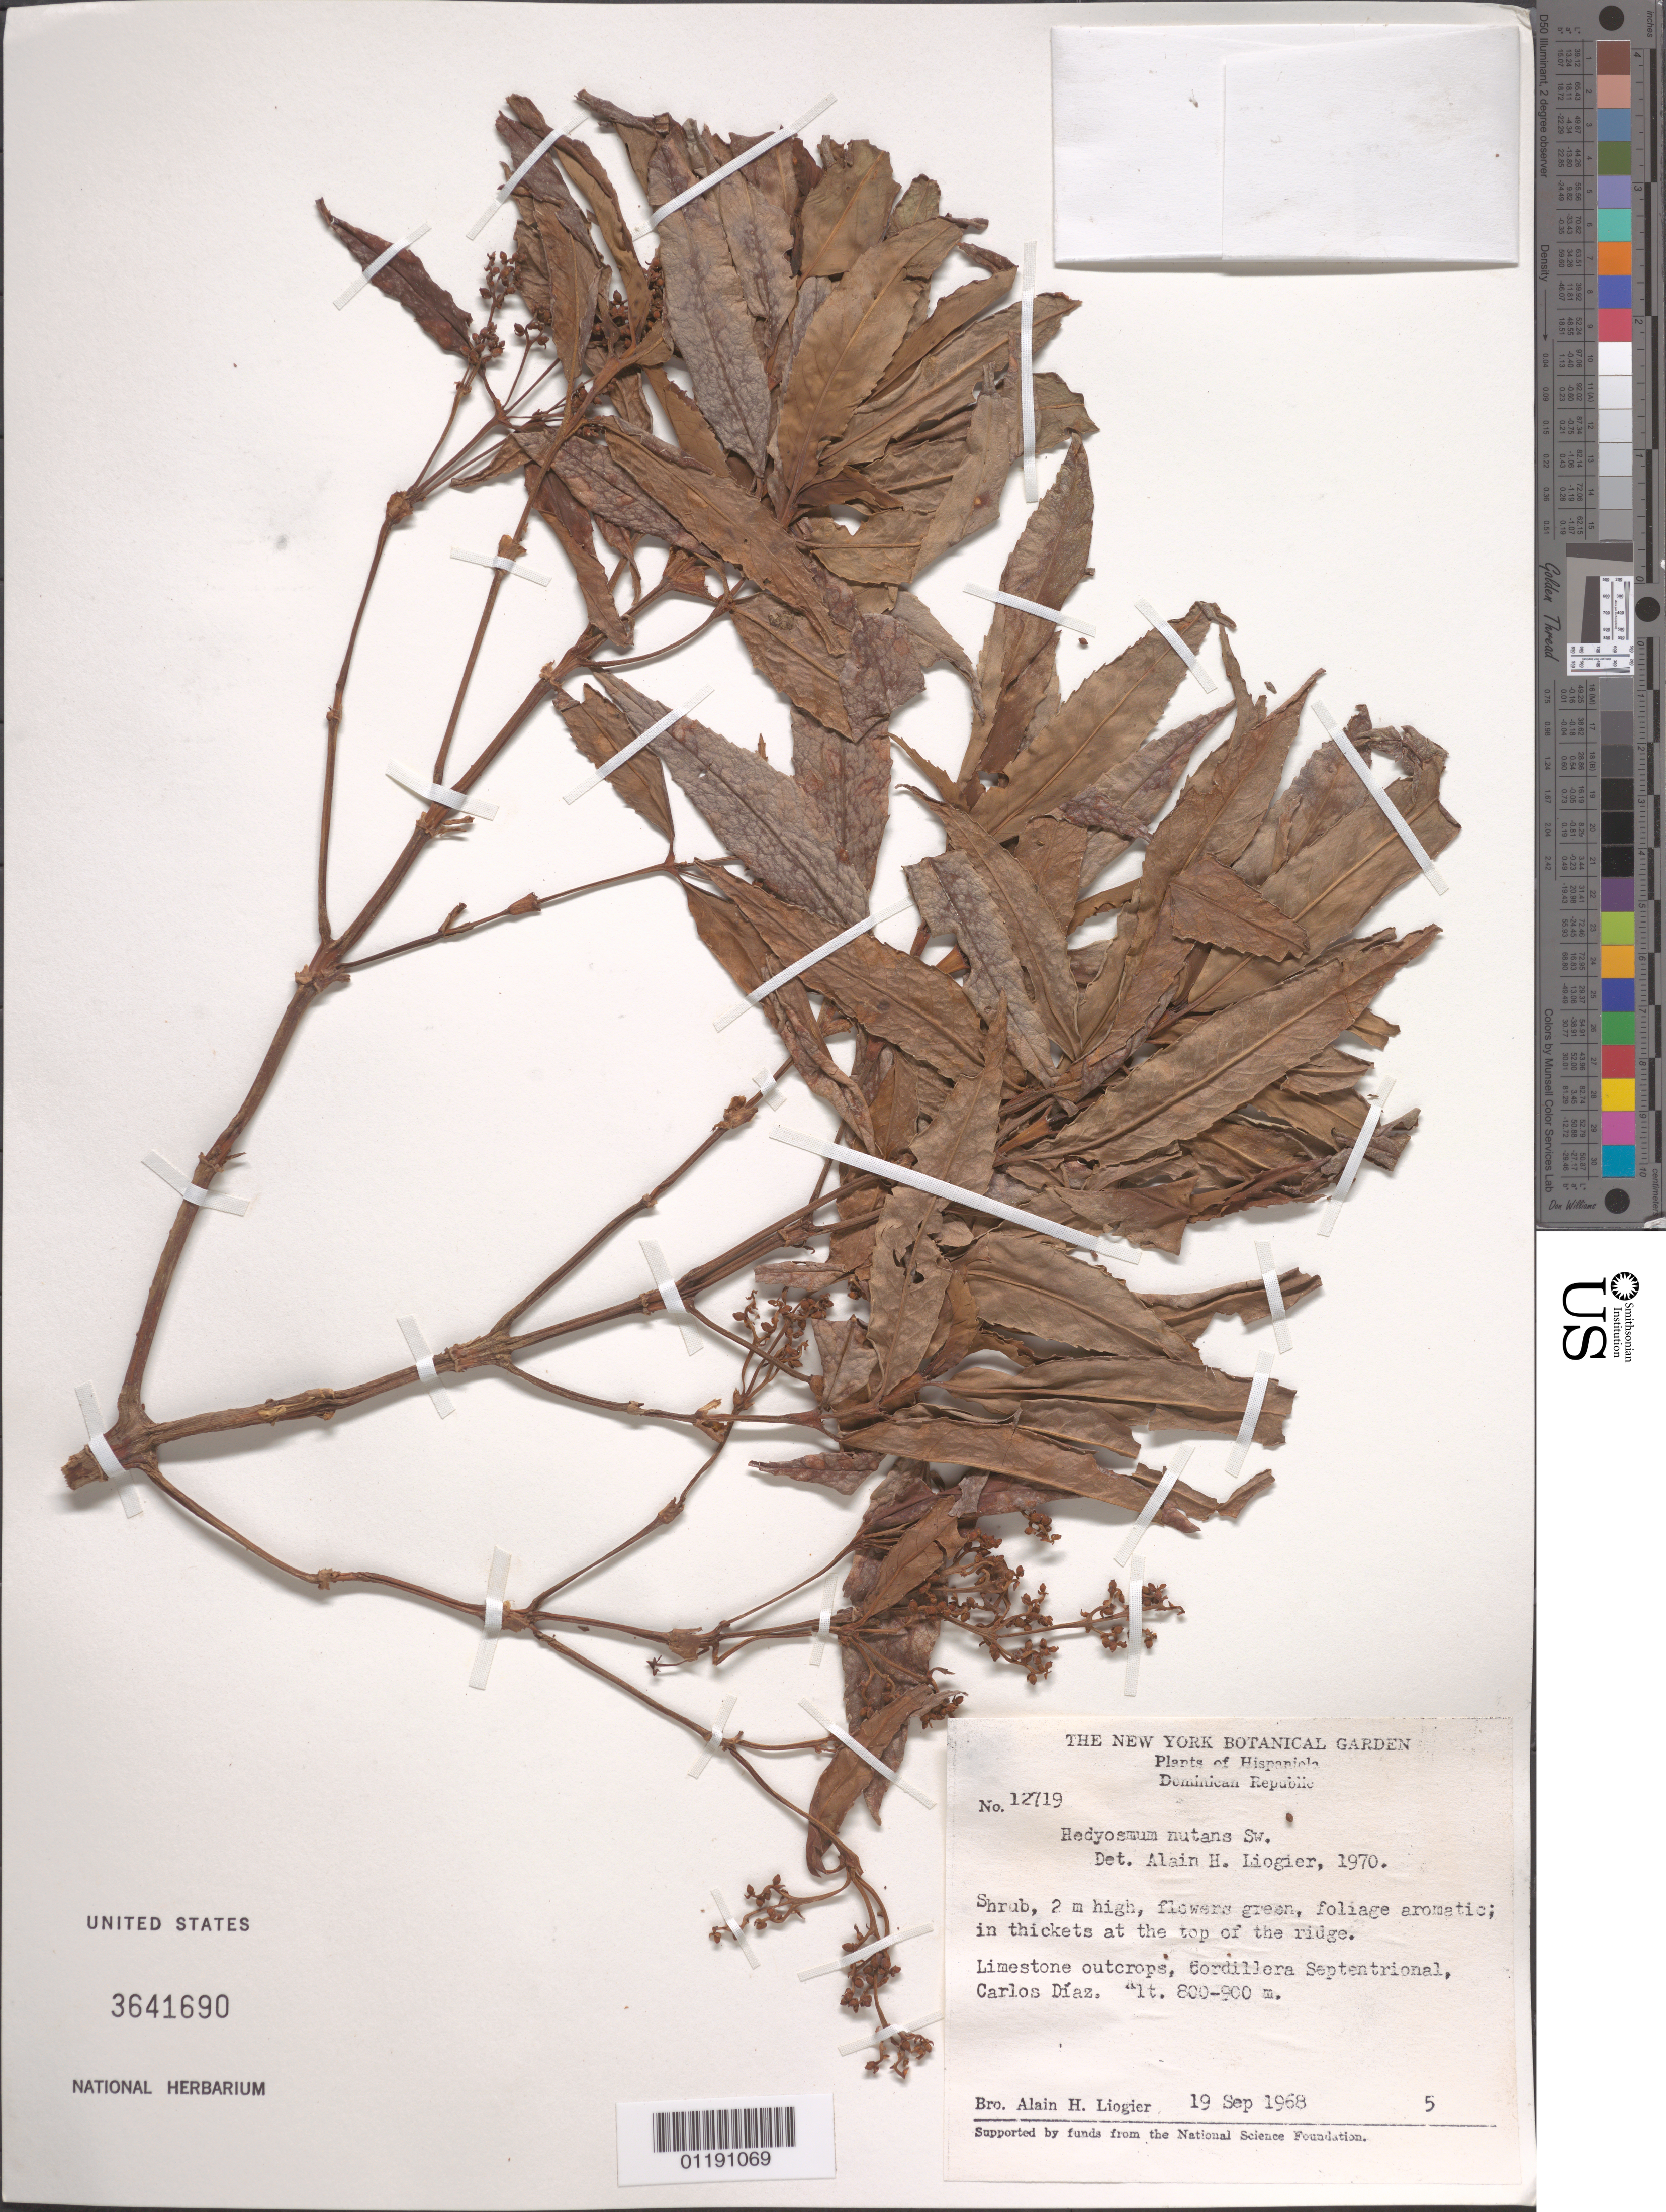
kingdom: Plantae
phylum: Tracheophyta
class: Magnoliopsida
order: Chloranthales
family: Chloranthaceae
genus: Hedyosmum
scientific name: Hedyosmum nutans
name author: Sw.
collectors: A. H. Liogier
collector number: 12719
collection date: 1968-09-19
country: Dominican Republic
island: Hispaniola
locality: Cordillera Septentrional, Carlos Díaz.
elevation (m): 800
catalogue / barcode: US 3641690